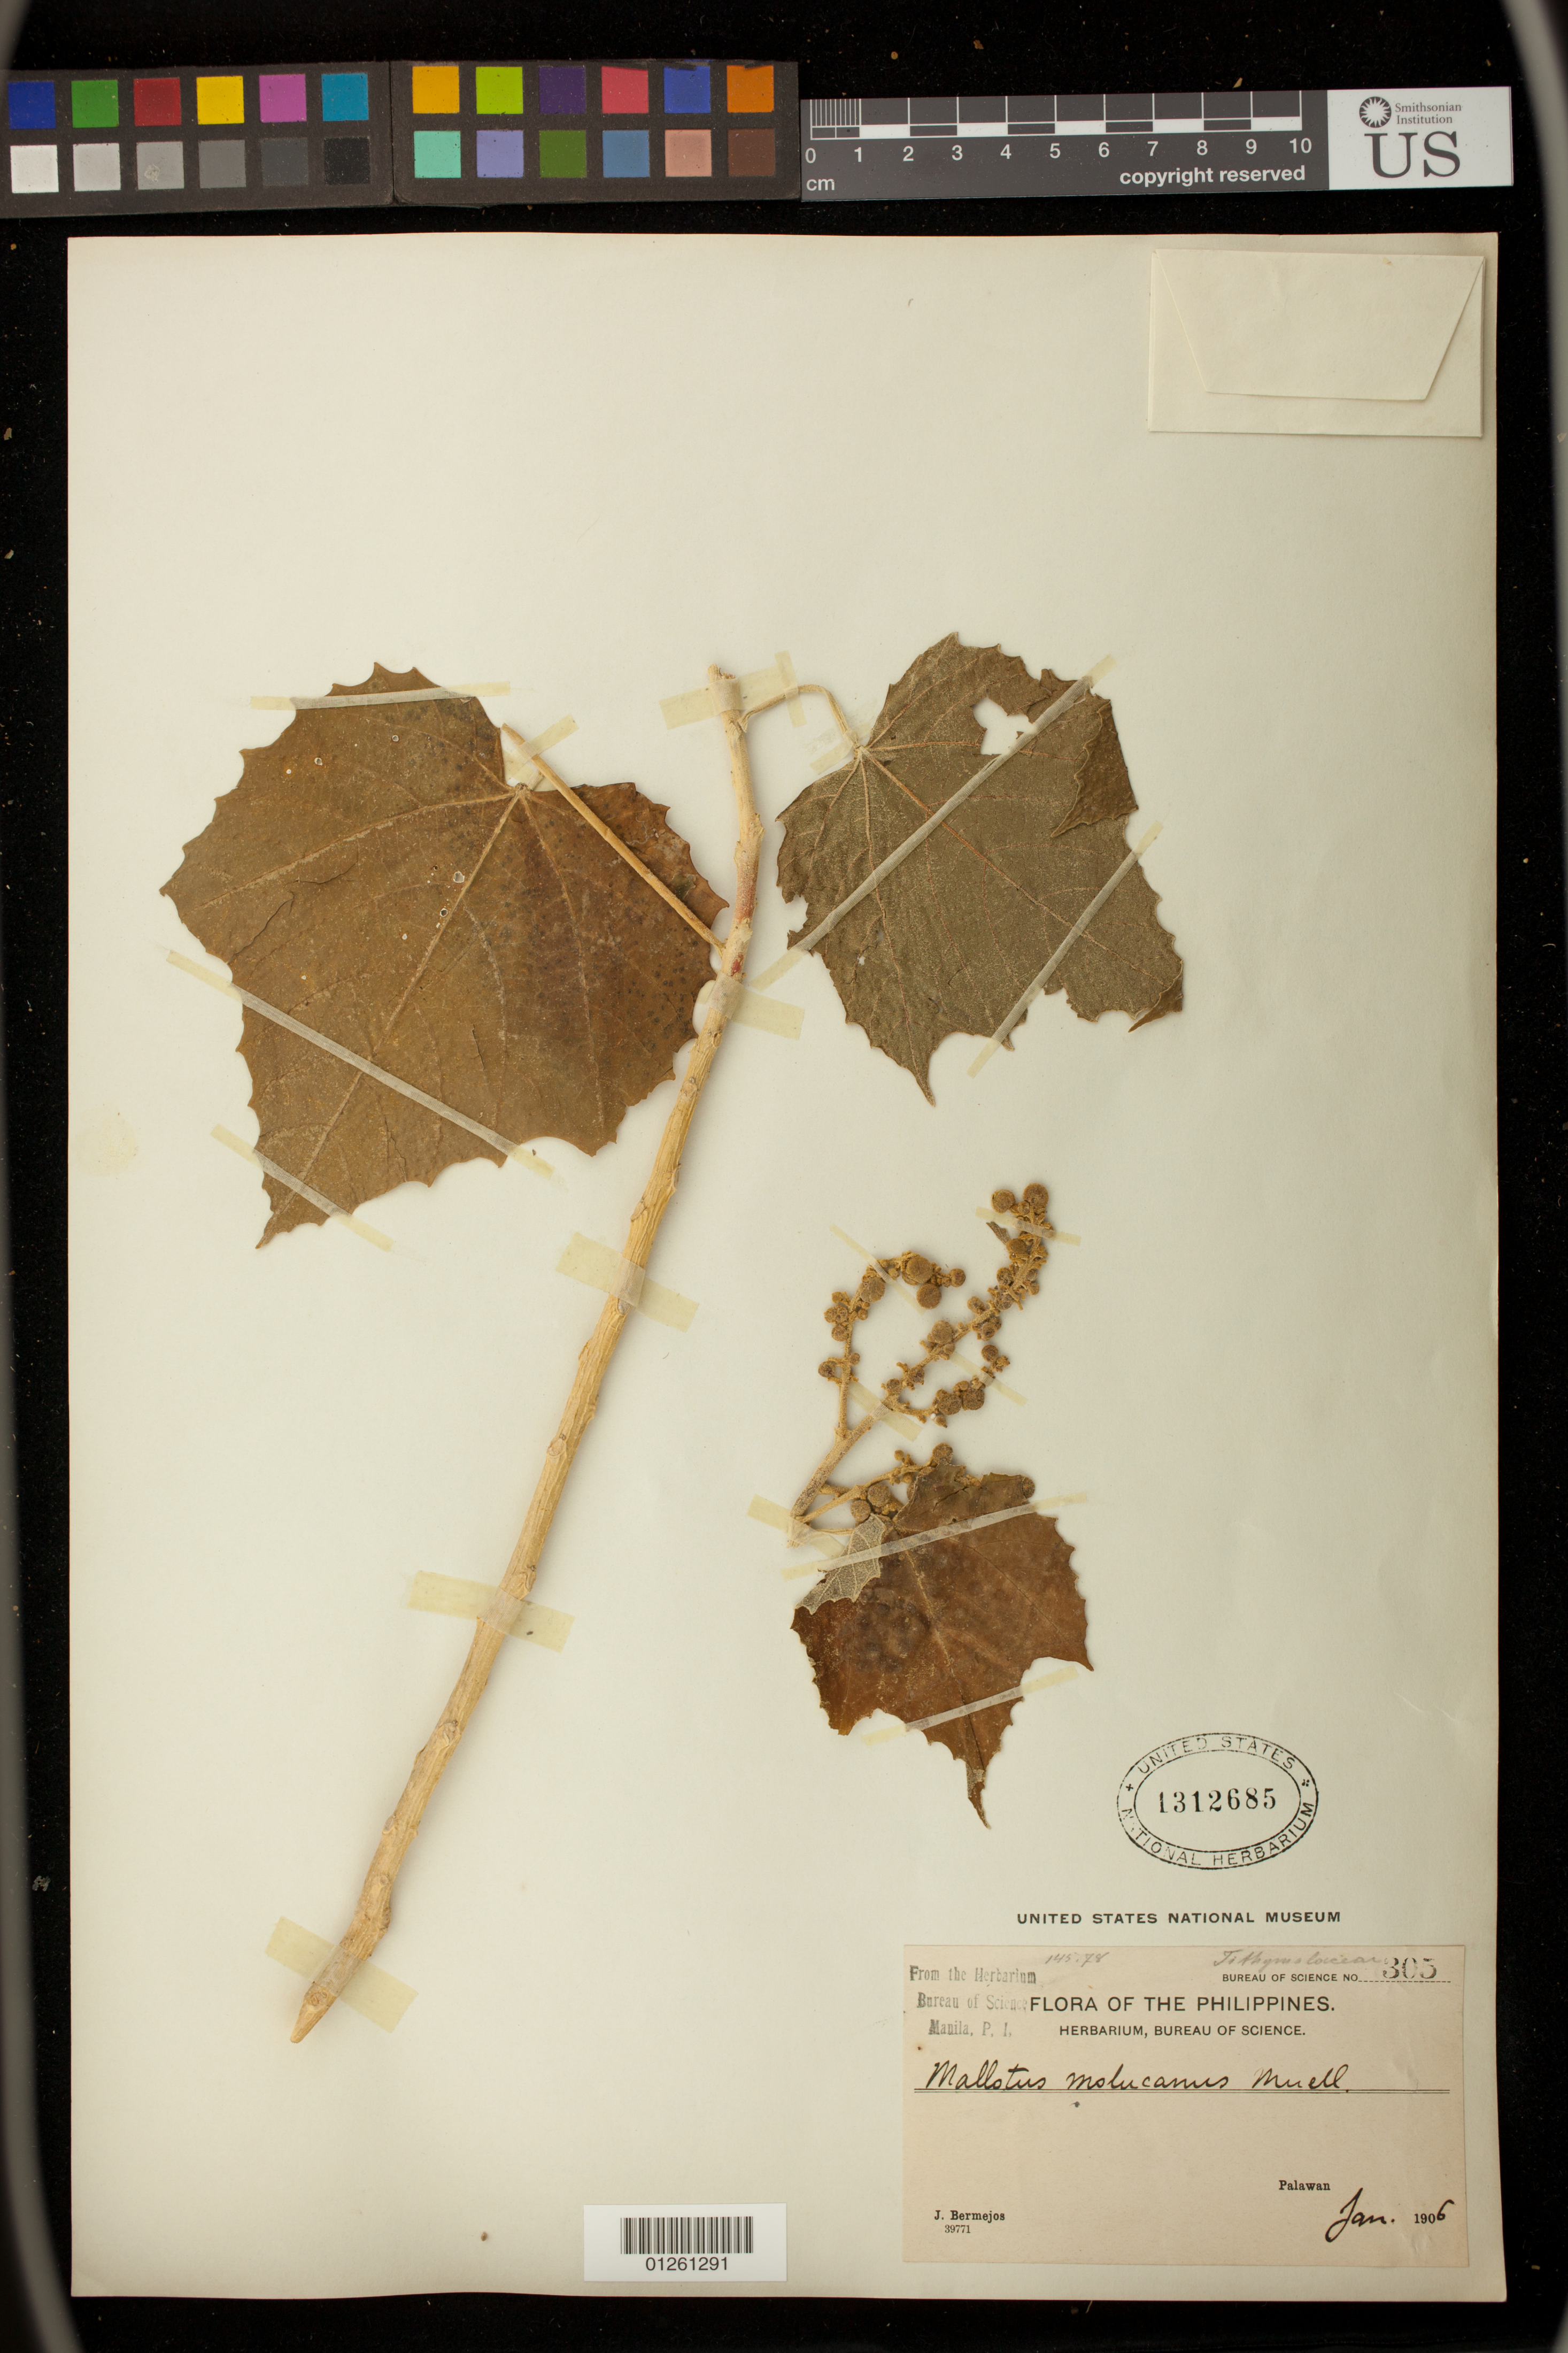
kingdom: Plantae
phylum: Tracheophyta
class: Magnoliopsida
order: Malpighiales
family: Euphorbiaceae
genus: Melanolepis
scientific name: Melanolepis multiglandulosa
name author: (Reinw. ex Blume) Rchb. f. & Zoll.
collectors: J. Bermejos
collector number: Bur. Sci. 305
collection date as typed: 1906-01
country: Philippines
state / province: Mimaropa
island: Palawan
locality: Palawan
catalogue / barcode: US 1312685